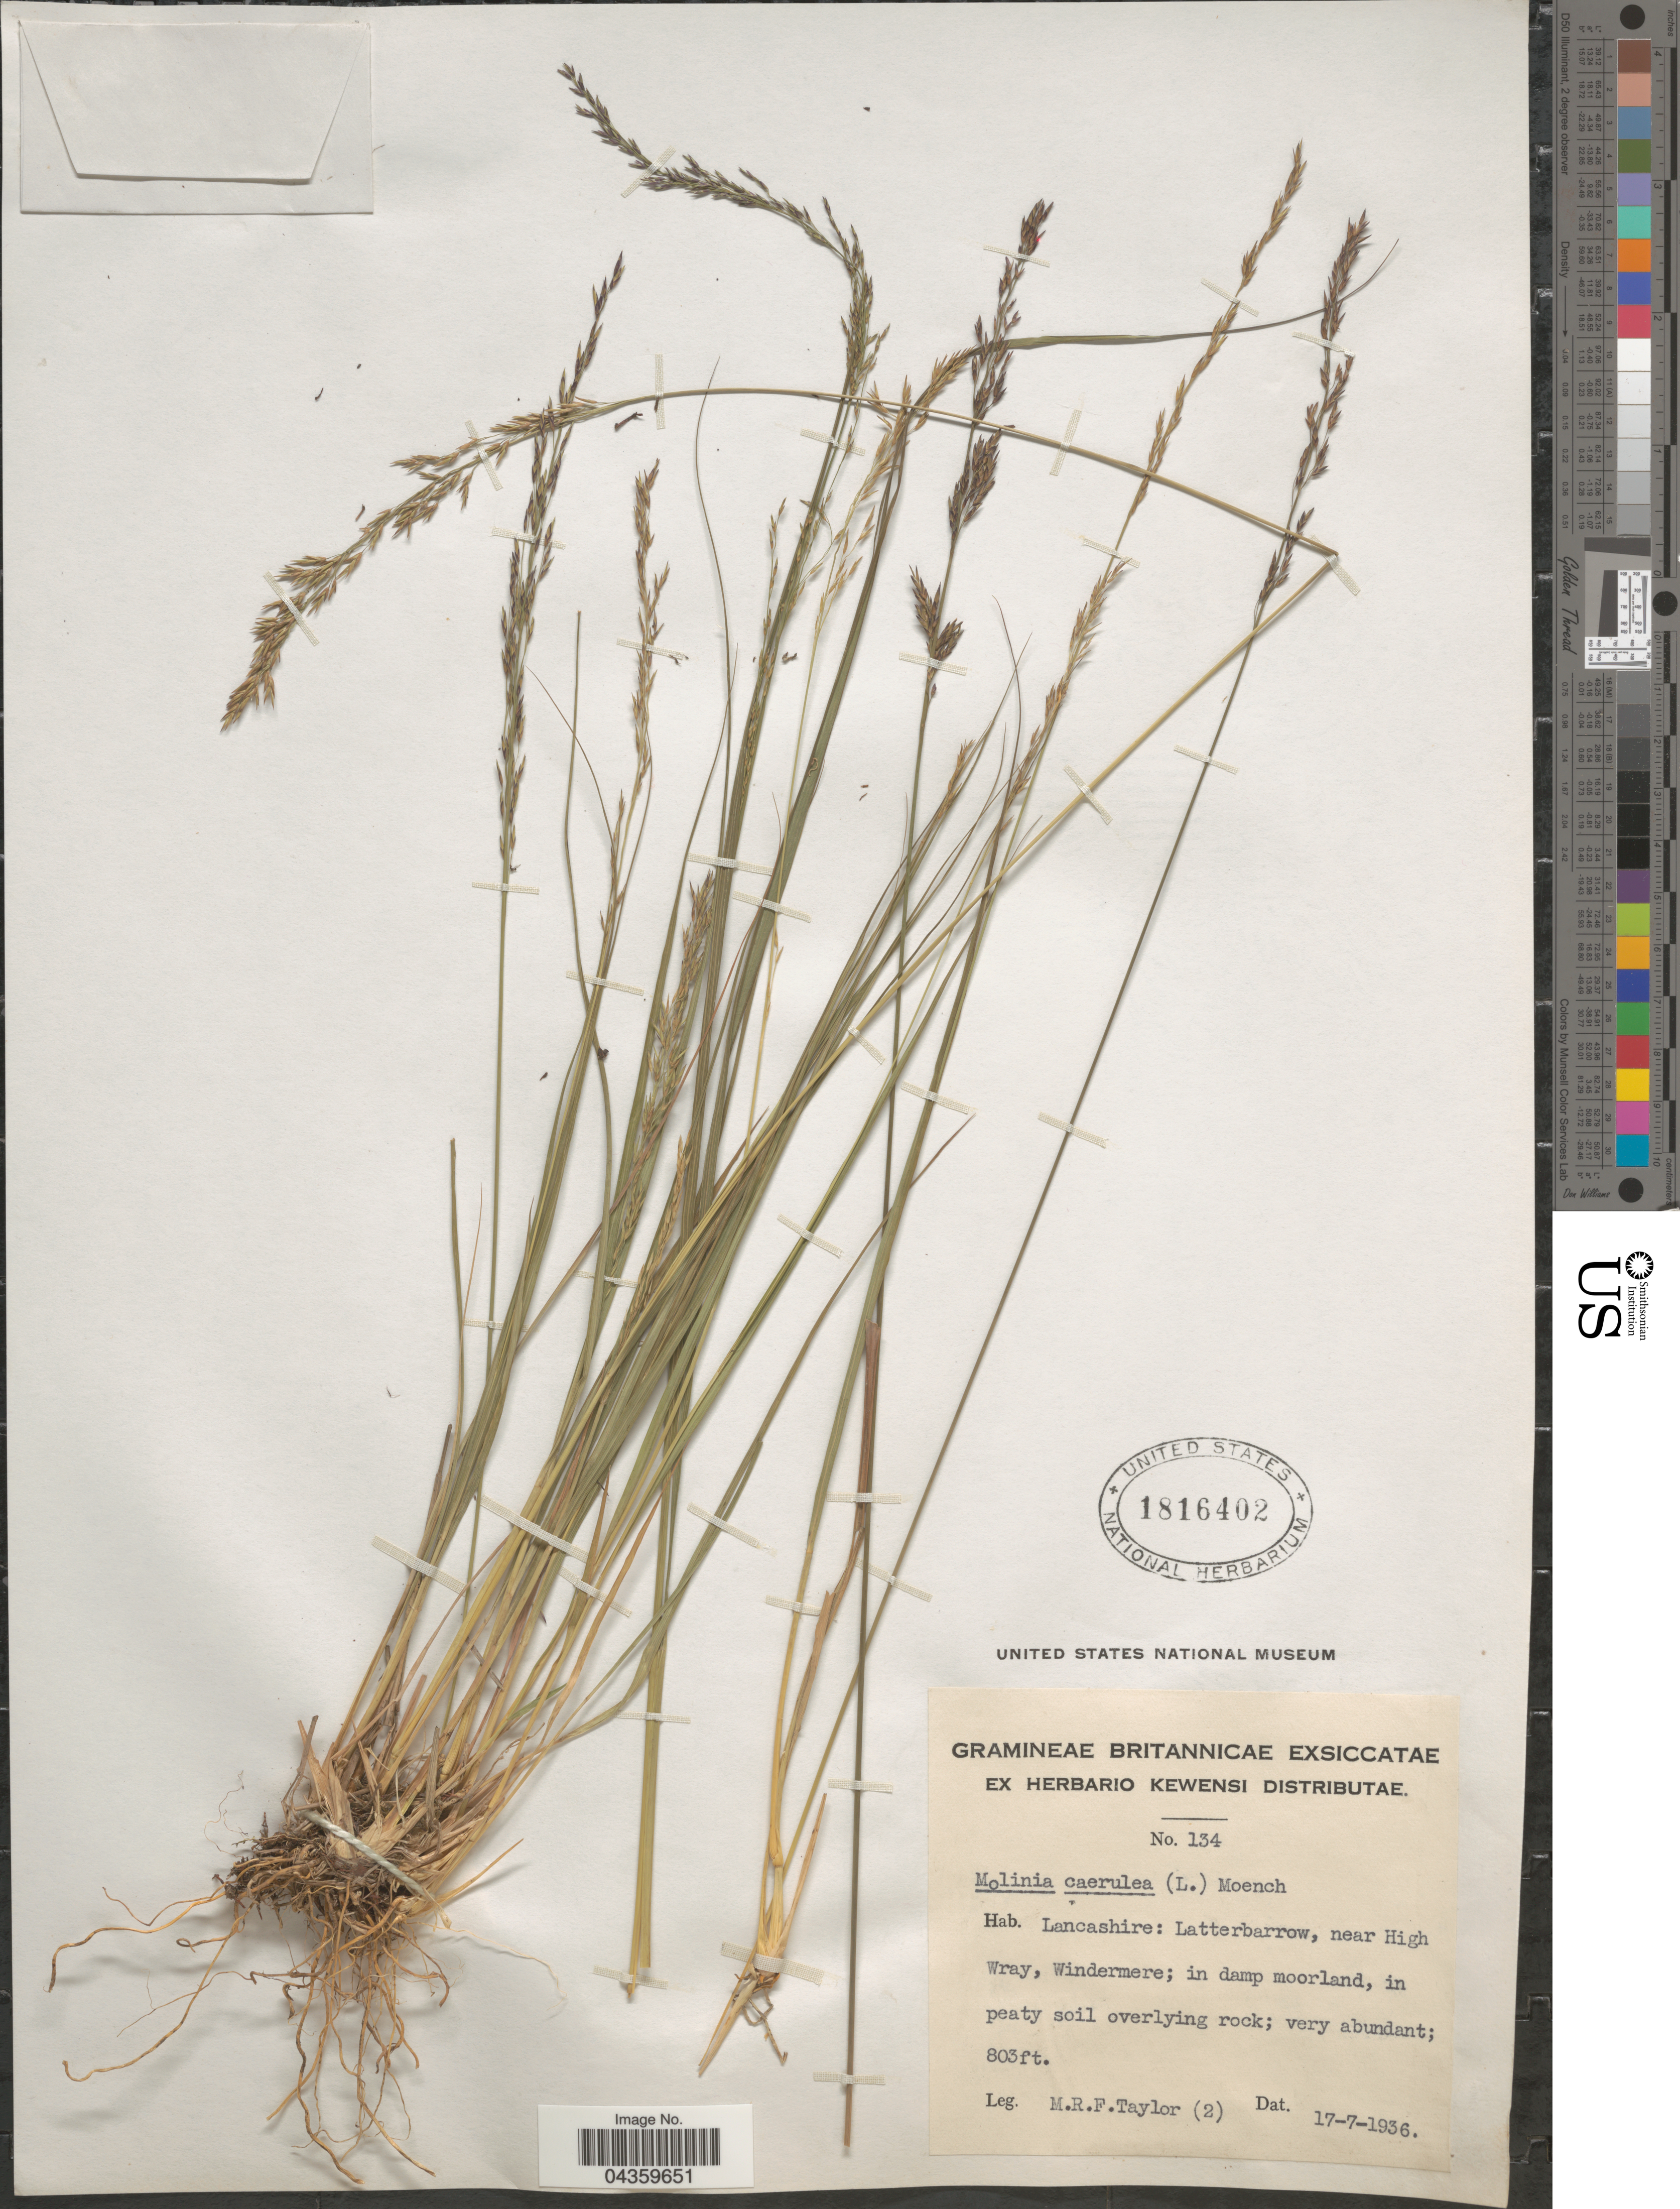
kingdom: Plantae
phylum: Tracheophyta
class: Liliopsida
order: Poales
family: Poaceae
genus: Molinia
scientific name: Molinia caerulea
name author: (L.) Moench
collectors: M. Taylor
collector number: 134/(2)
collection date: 1936-07-17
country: United Kingdom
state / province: England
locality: Lancashire: Latterbarrow, near High Wray, Windermere; in damp moorland, in peaty soil overlying rock.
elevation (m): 245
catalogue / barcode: US 1816402